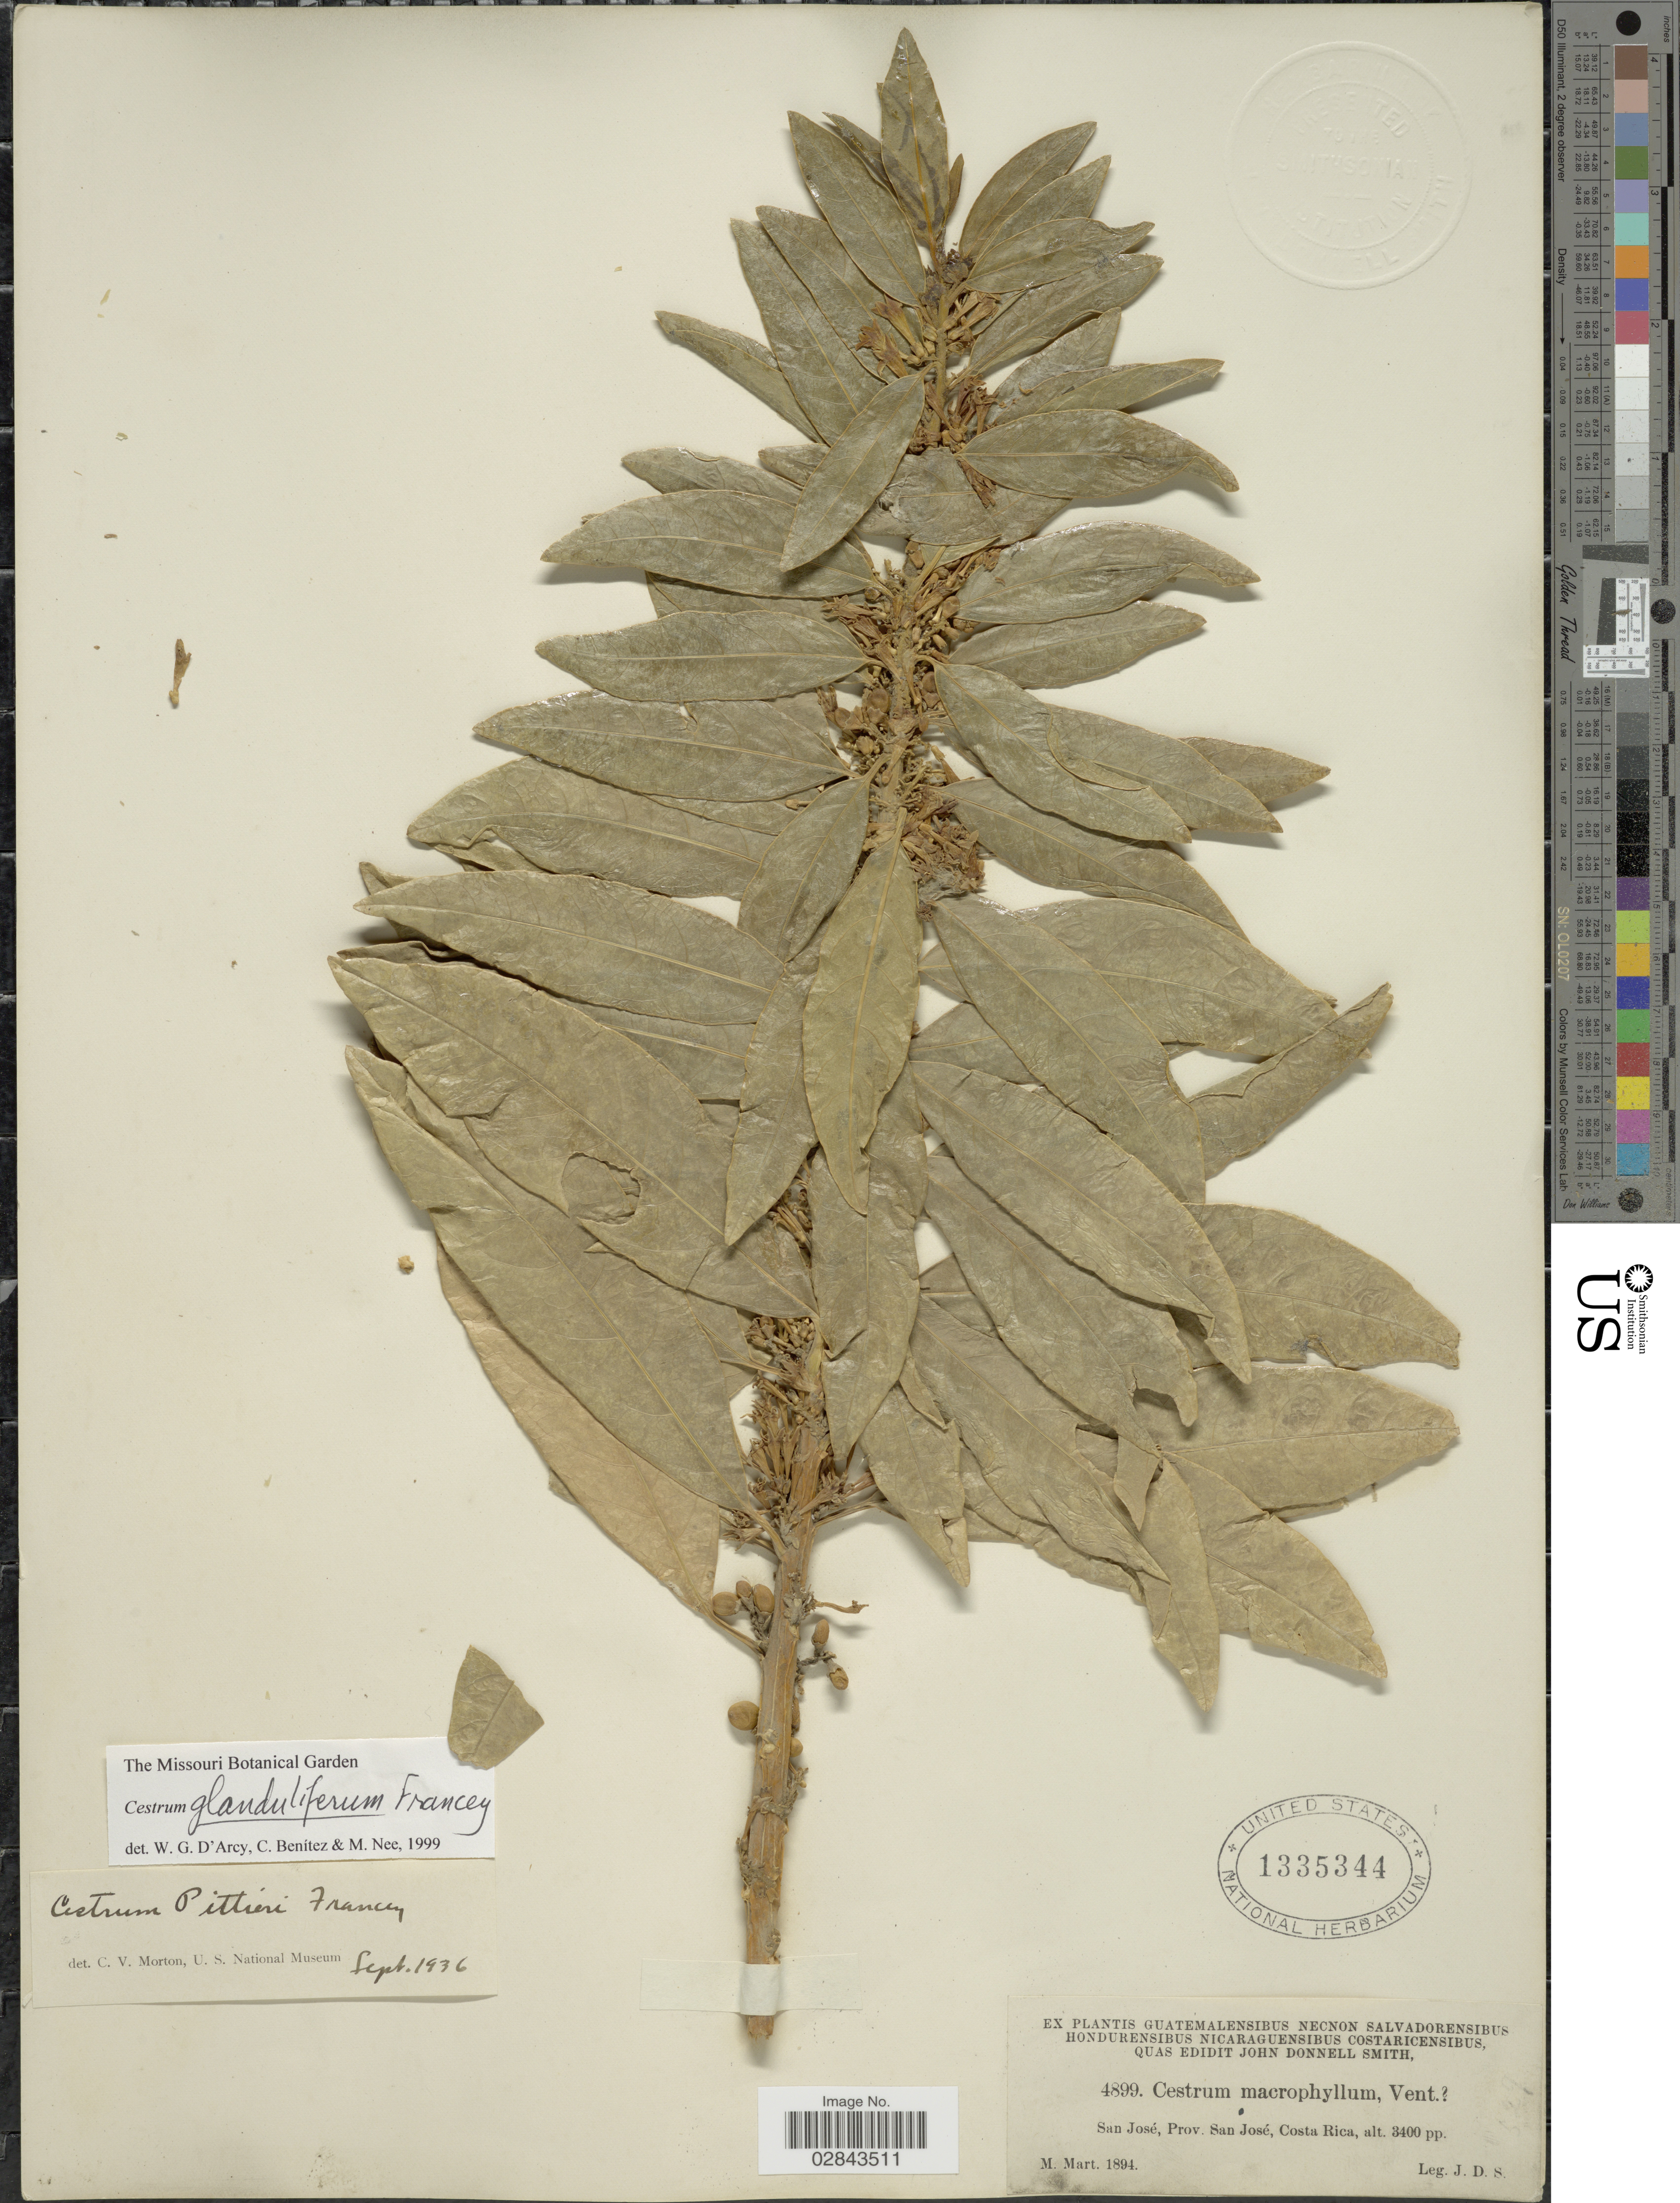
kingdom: Plantae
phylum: Tracheophyta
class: Magnoliopsida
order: Solanales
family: Solanaceae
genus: Cestrum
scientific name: Cestrum glanduliferum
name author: Kerber ex Francey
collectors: J. Donnell Smith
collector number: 4899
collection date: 1894-03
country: Costa Rica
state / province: San José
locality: San José, Prov. San José.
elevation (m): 1036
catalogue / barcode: US 1335344